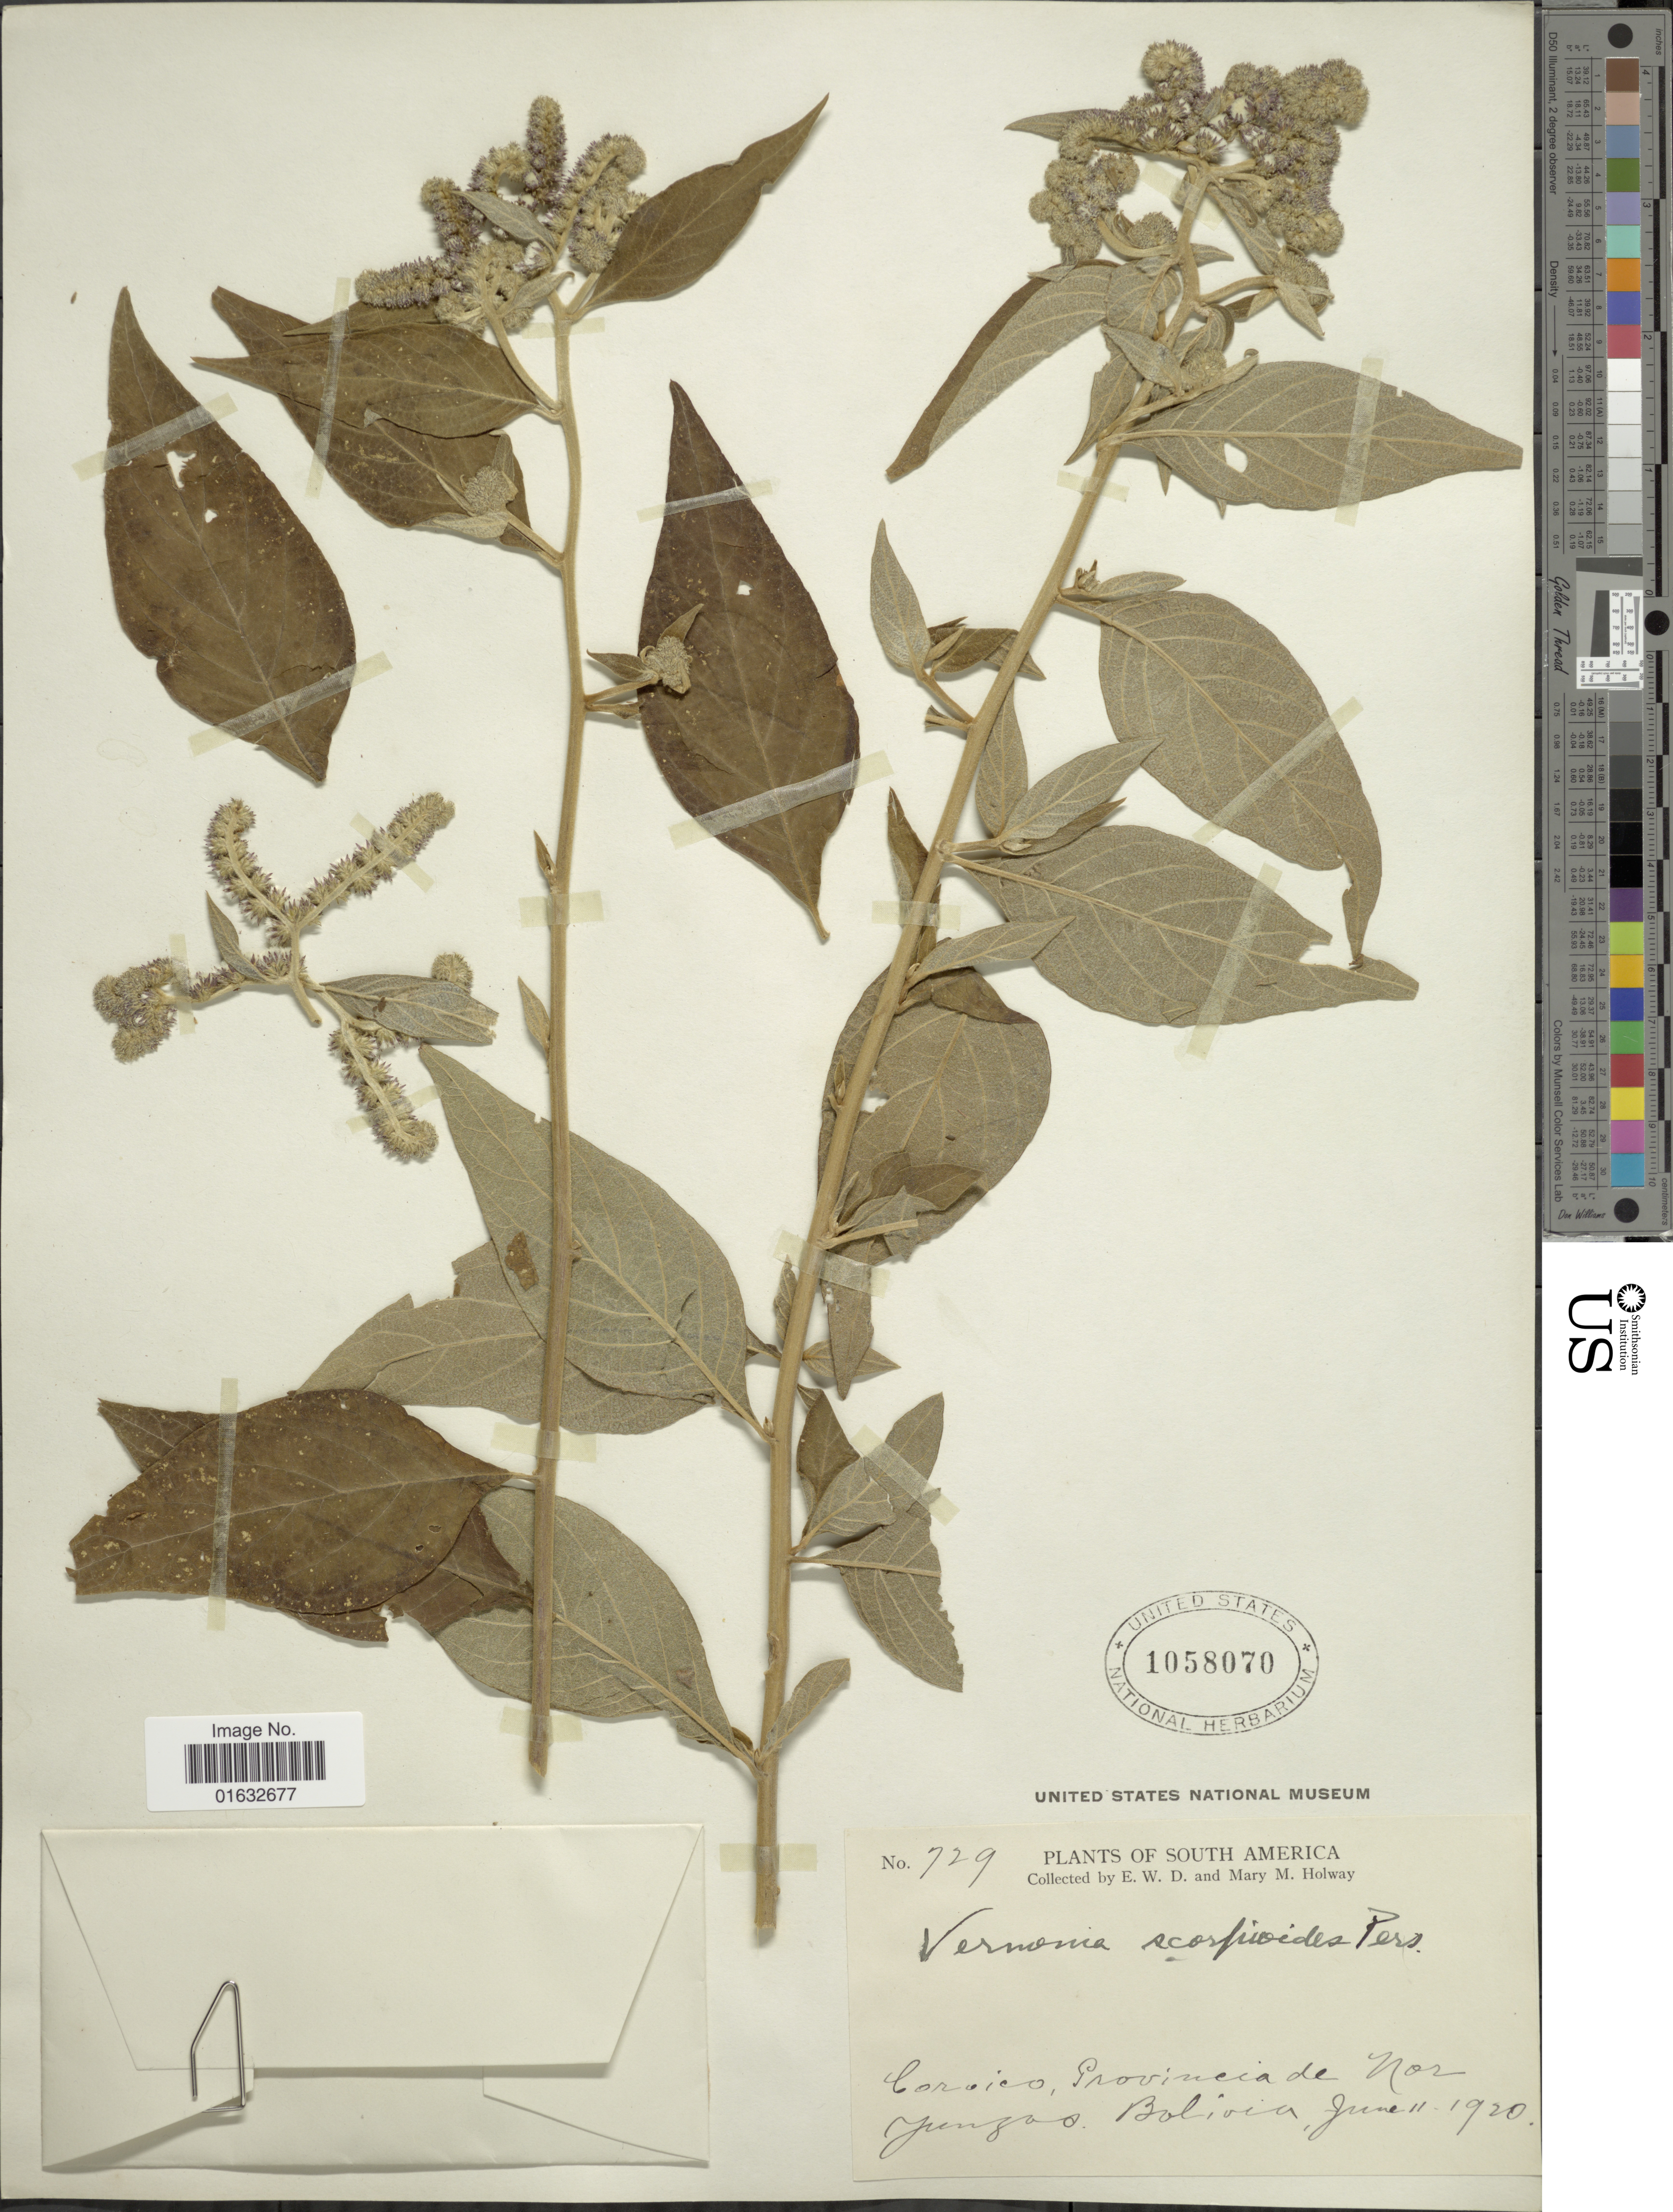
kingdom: Plantae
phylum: Tracheophyta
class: Magnoliopsida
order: Asterales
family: Asteraceae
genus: Cyrtocymura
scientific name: Cyrtocymura scorpioides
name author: (Lam.) H. Rob.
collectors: E. W. D. Holway & M. M. Holway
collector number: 728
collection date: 1920-06-11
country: Bolivia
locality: Coroico, Provincia de Nor Yungas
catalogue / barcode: US 1058070